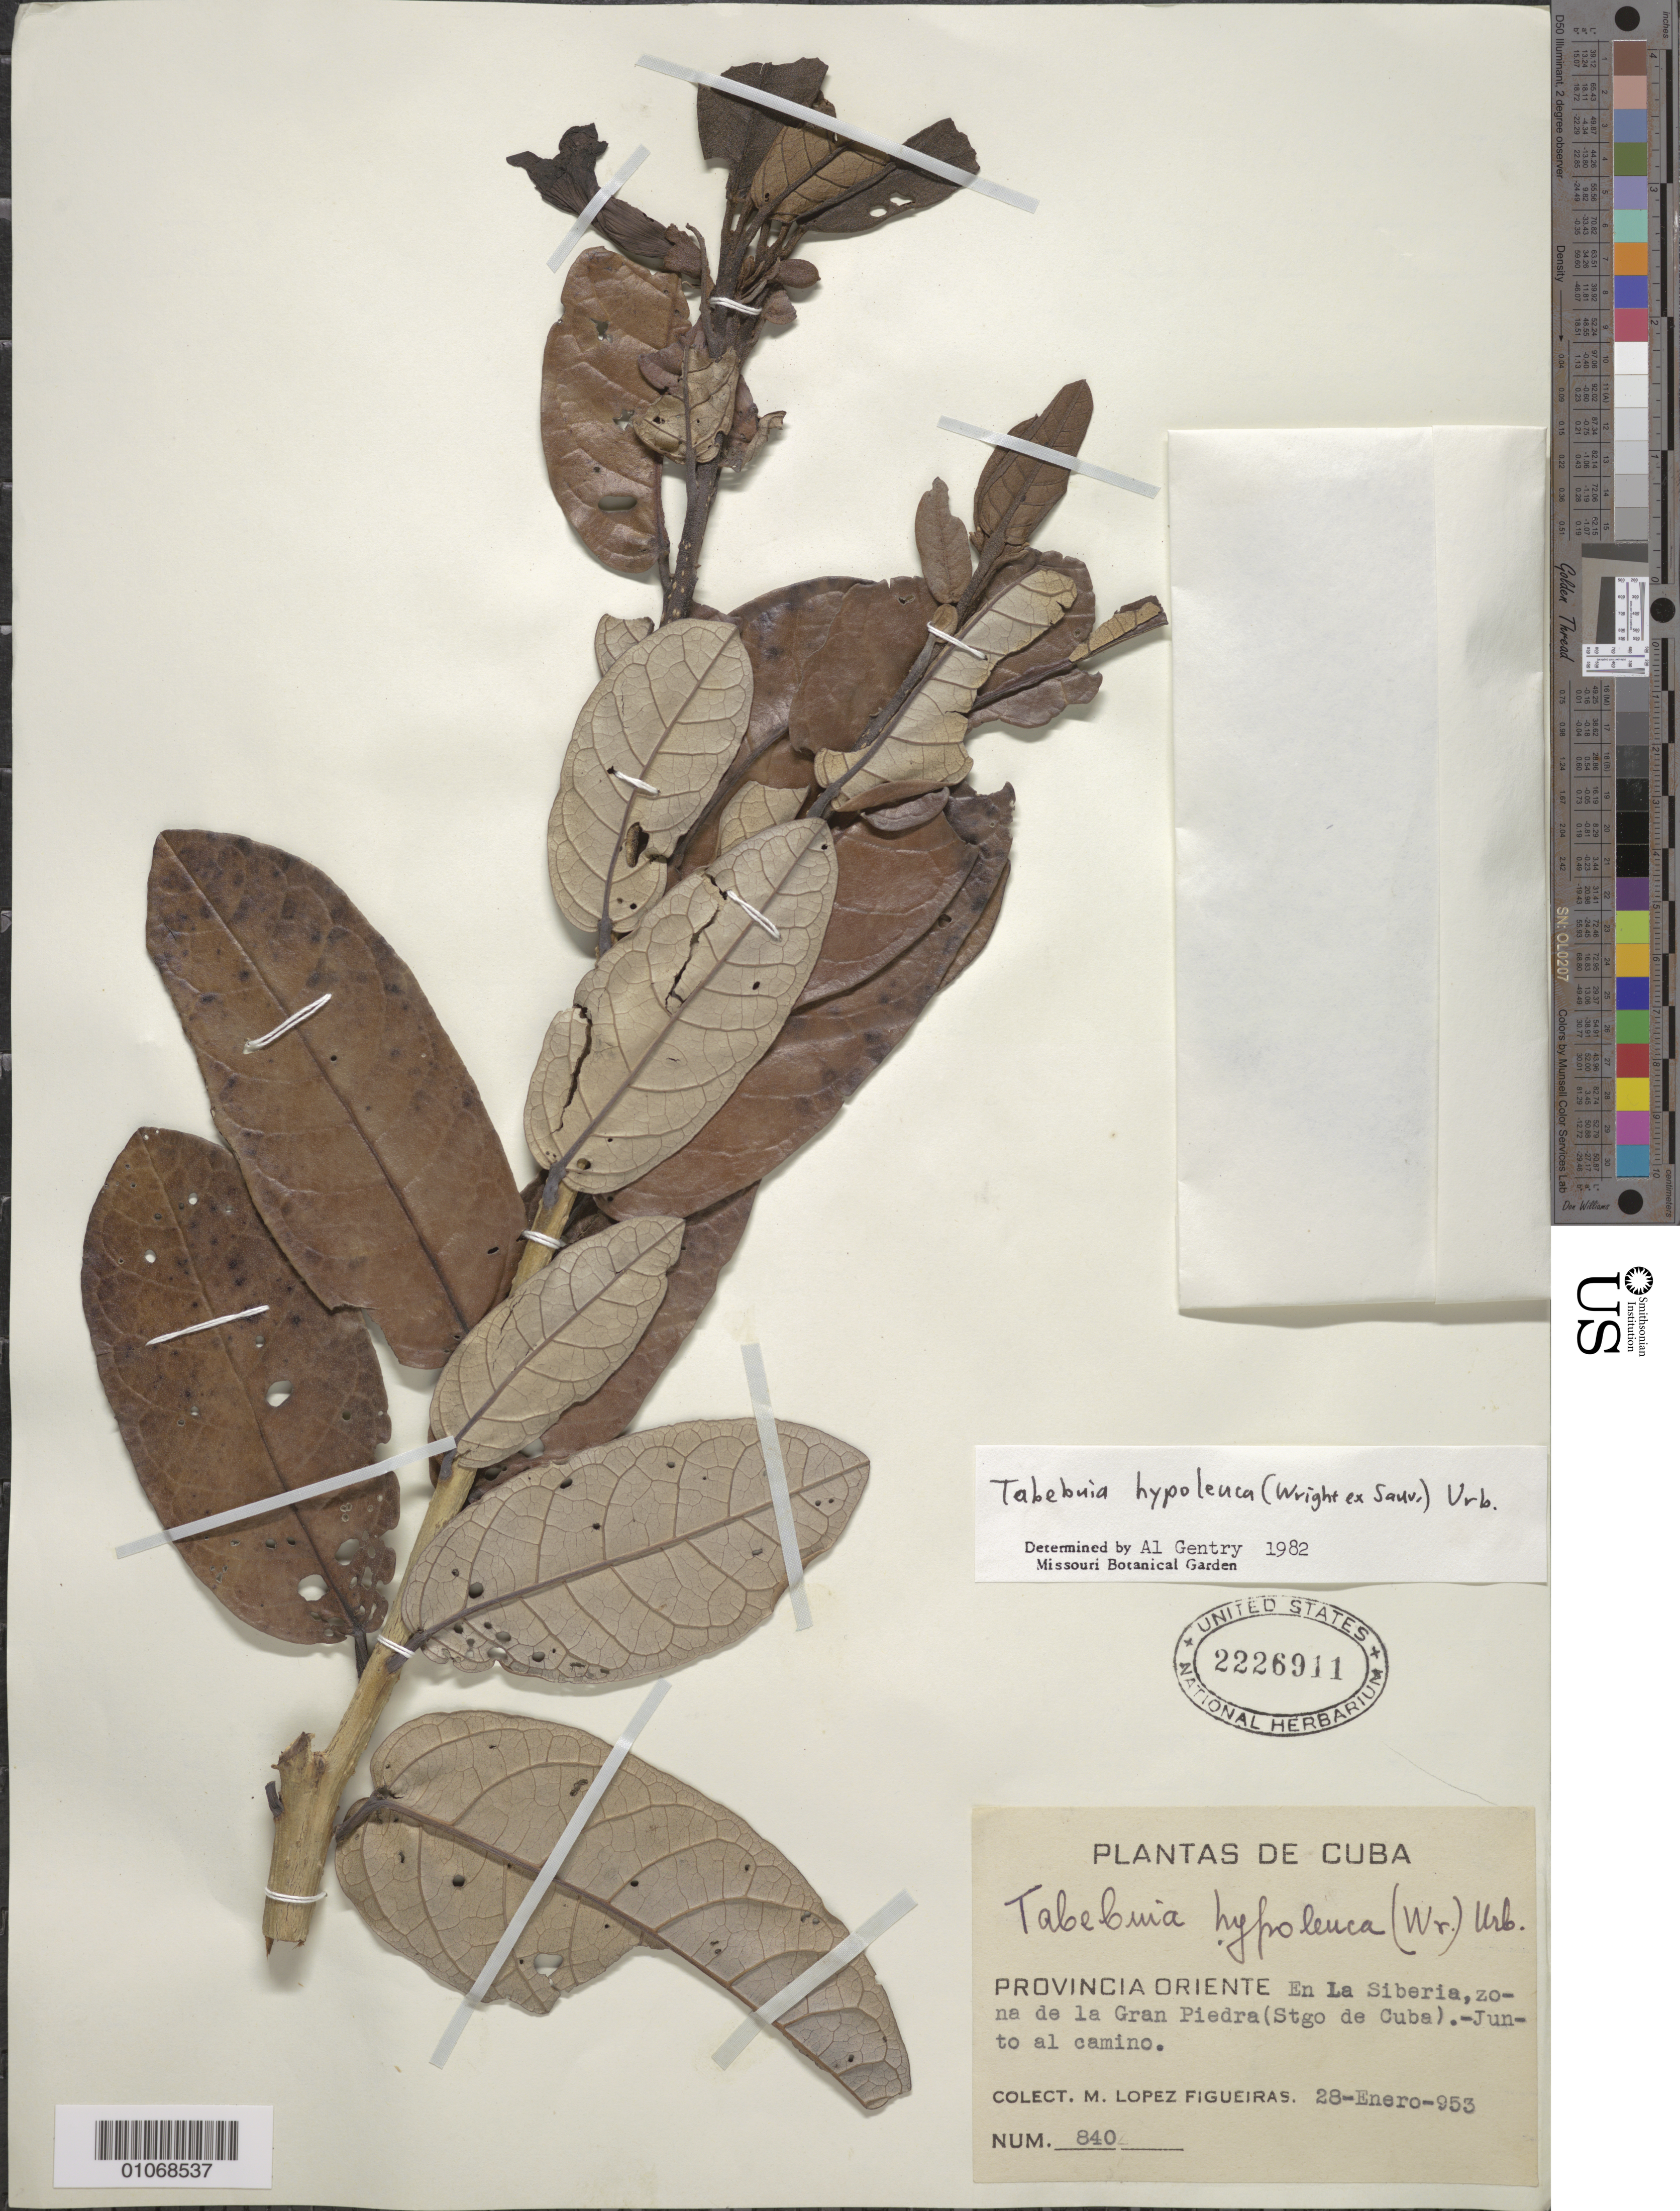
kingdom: Plantae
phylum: Tracheophyta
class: Magnoliopsida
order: Lamiales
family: Bignoniaceae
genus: Tabebuia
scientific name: Tabebuia hypoleuca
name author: (C. Wright) Urb.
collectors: M. López Figueiras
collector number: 840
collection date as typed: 28 Jan 1953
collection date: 1953-01-28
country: Cuba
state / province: Santiago de Cuba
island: Cuba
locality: In La Siberia, zone of la Gran Piedra (Santiago de Cuba) Next to the road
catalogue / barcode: US 2226911